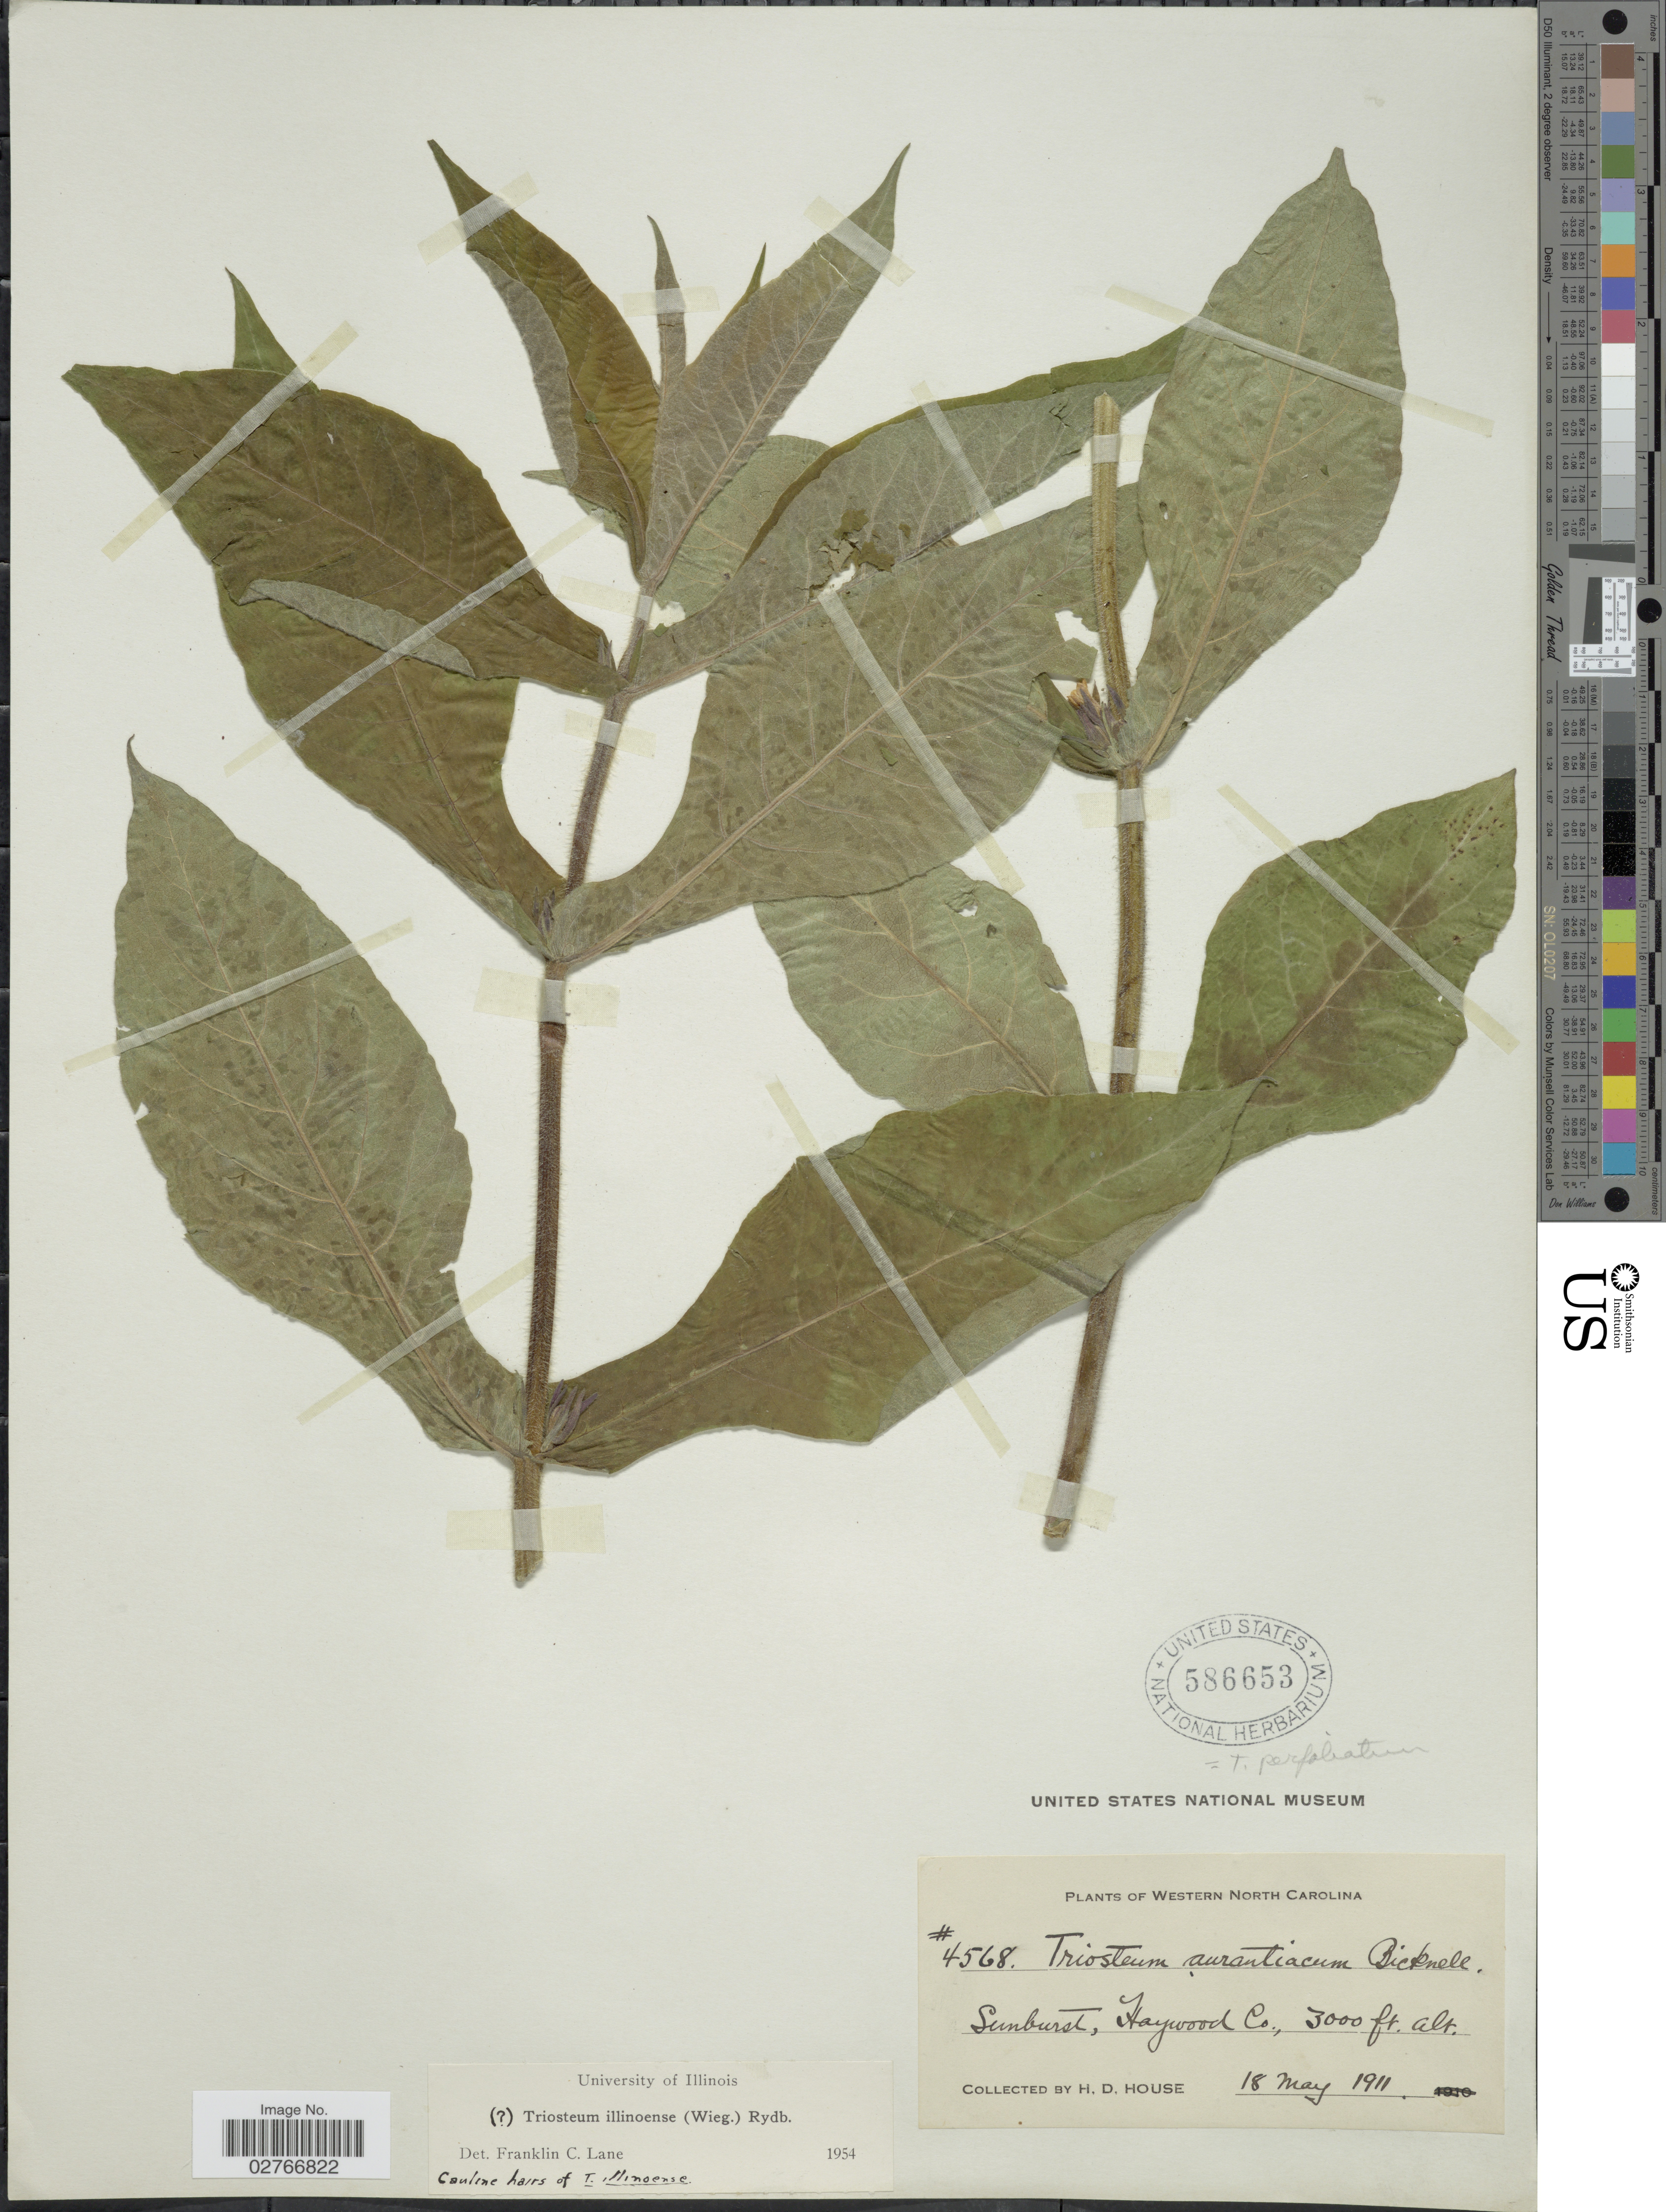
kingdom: Plantae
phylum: Tracheophyta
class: Magnoliopsida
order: Dipsacales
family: Caprifoliaceae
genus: Triosteum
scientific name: Triosteum illinoense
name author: (Wiegand) Rydb.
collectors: H. D. House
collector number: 4568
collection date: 1911-05-18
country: United States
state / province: North Carolina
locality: Western North Carolina. Sunburst, Haywood Co.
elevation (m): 914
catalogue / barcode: US 586653